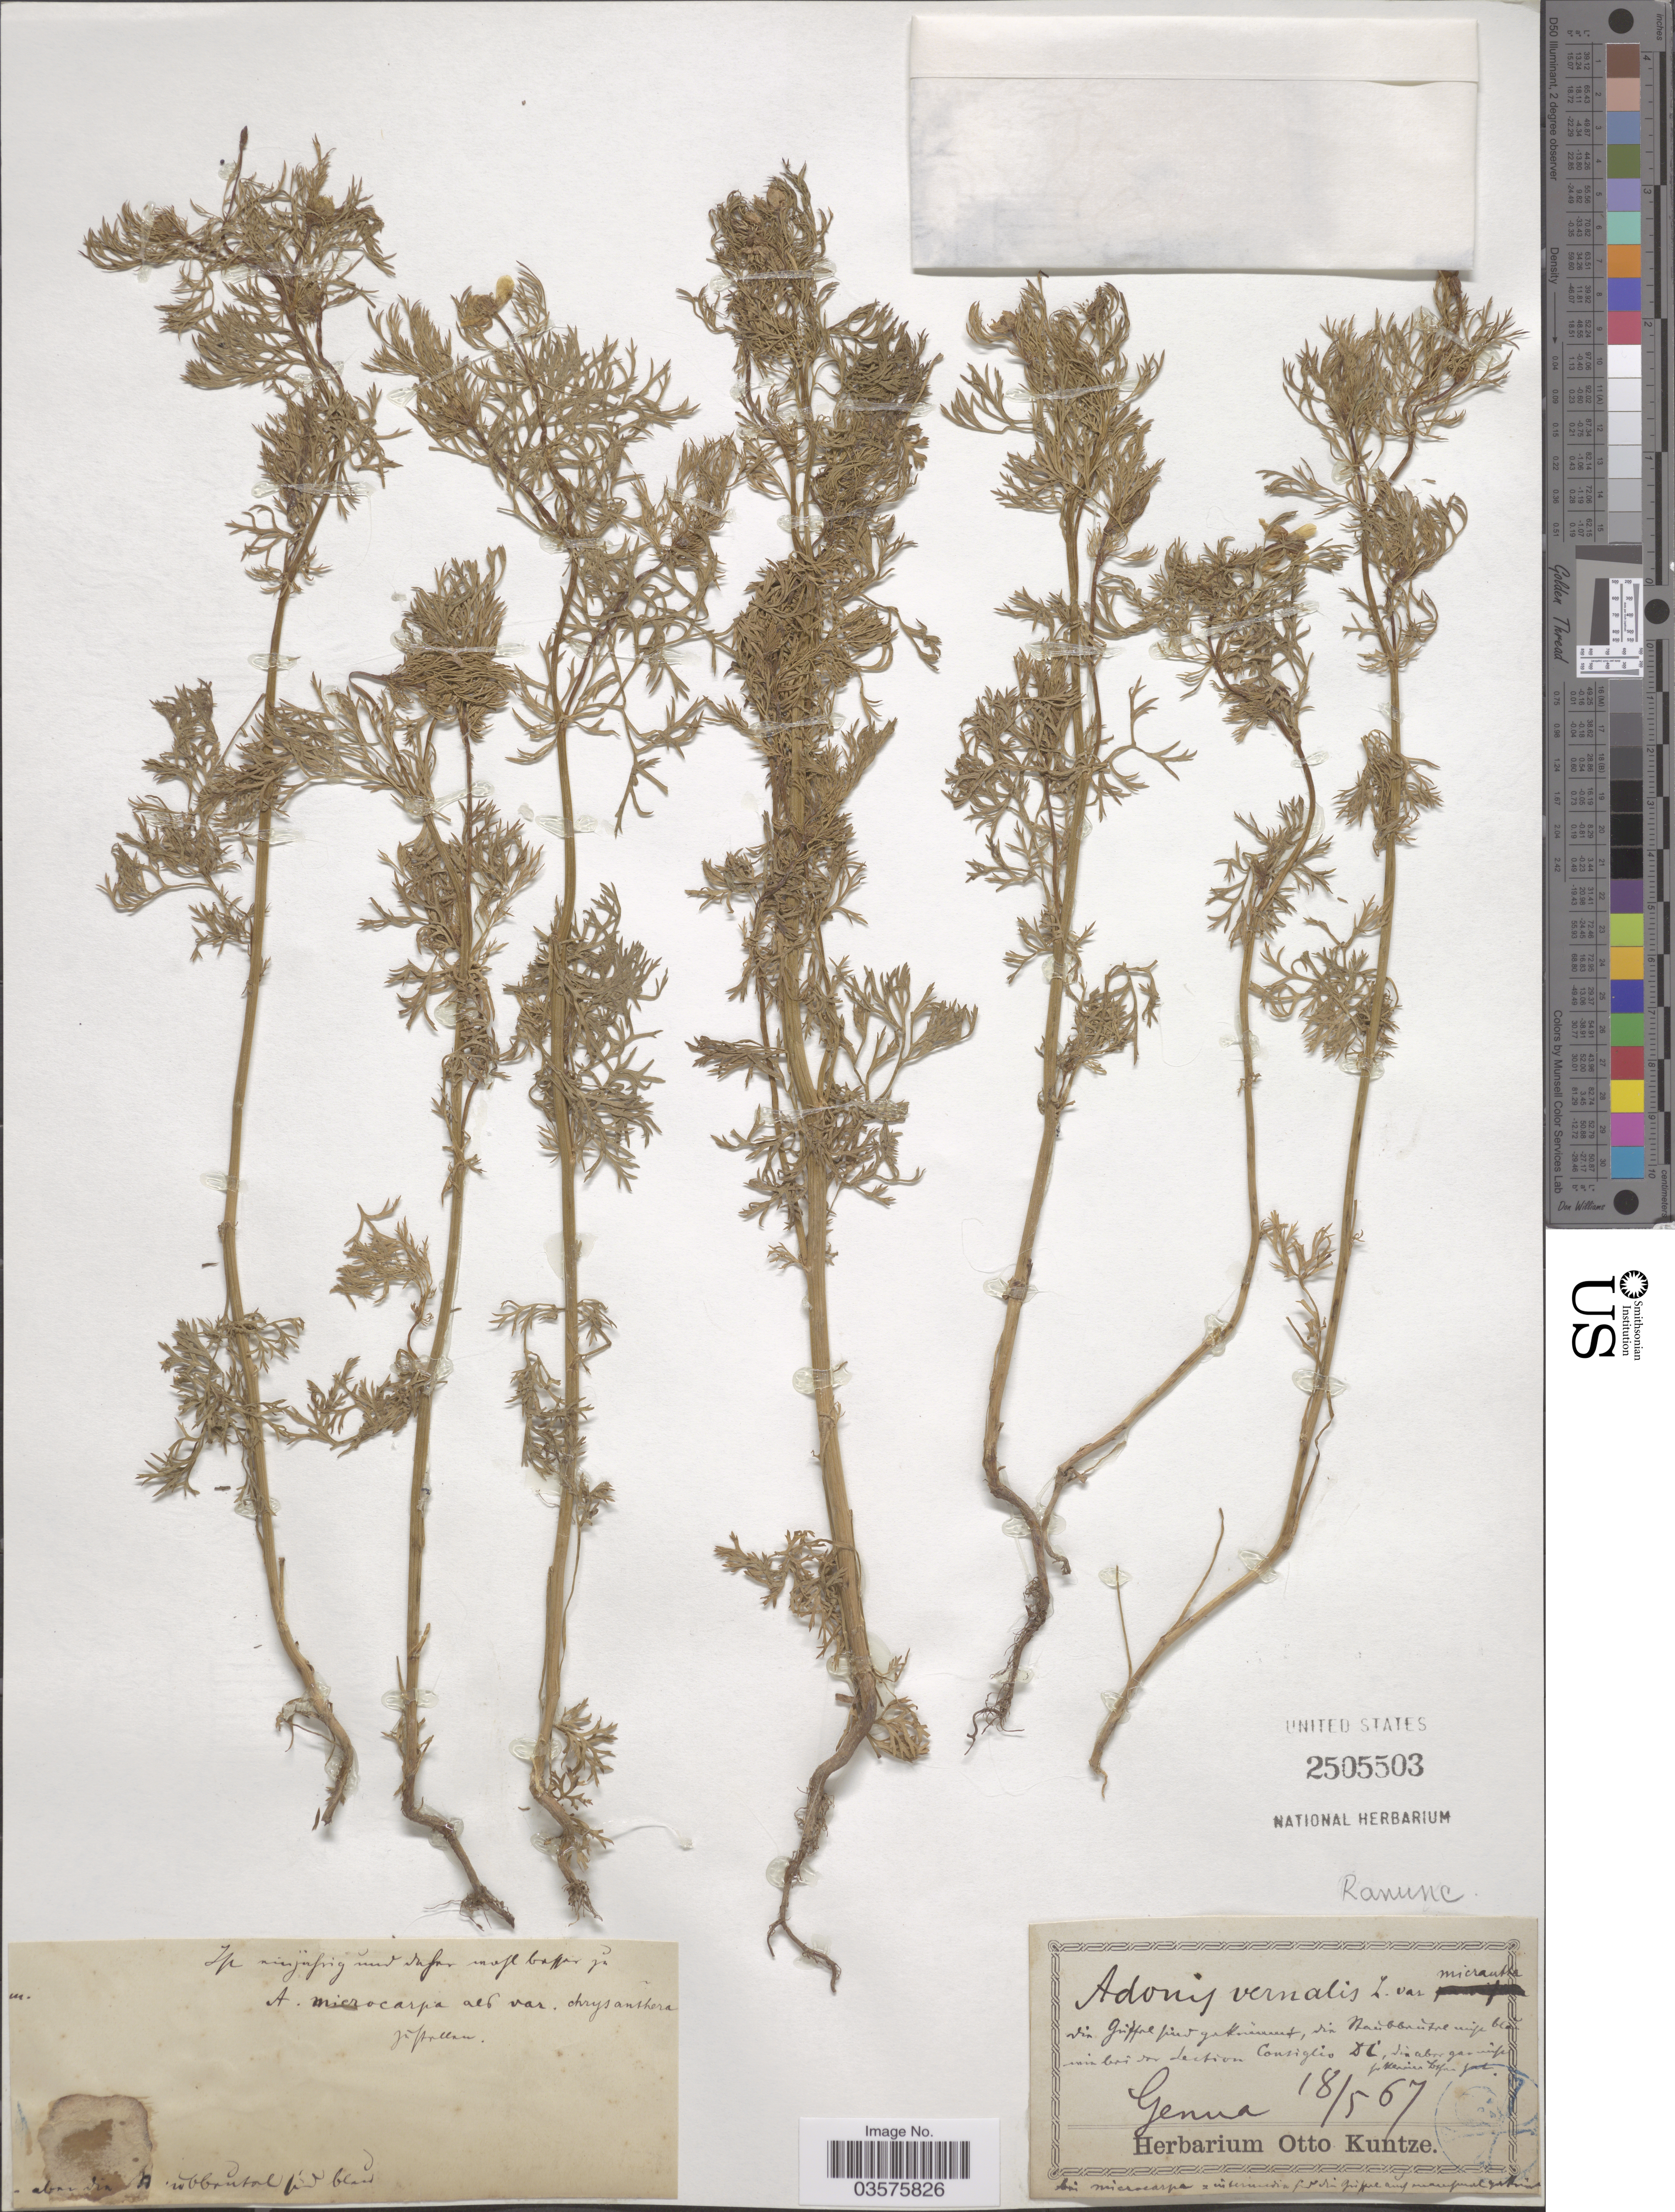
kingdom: Plantae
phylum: Tracheophyta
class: Magnoliopsida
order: Ranunculales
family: Ranunculaceae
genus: Adonis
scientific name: Adonis vernalis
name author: L.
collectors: ex herb. Otto Kuntze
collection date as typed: Transcribed d/m/y: 18/5/67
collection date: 1867-05-18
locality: X.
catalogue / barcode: US 2505503